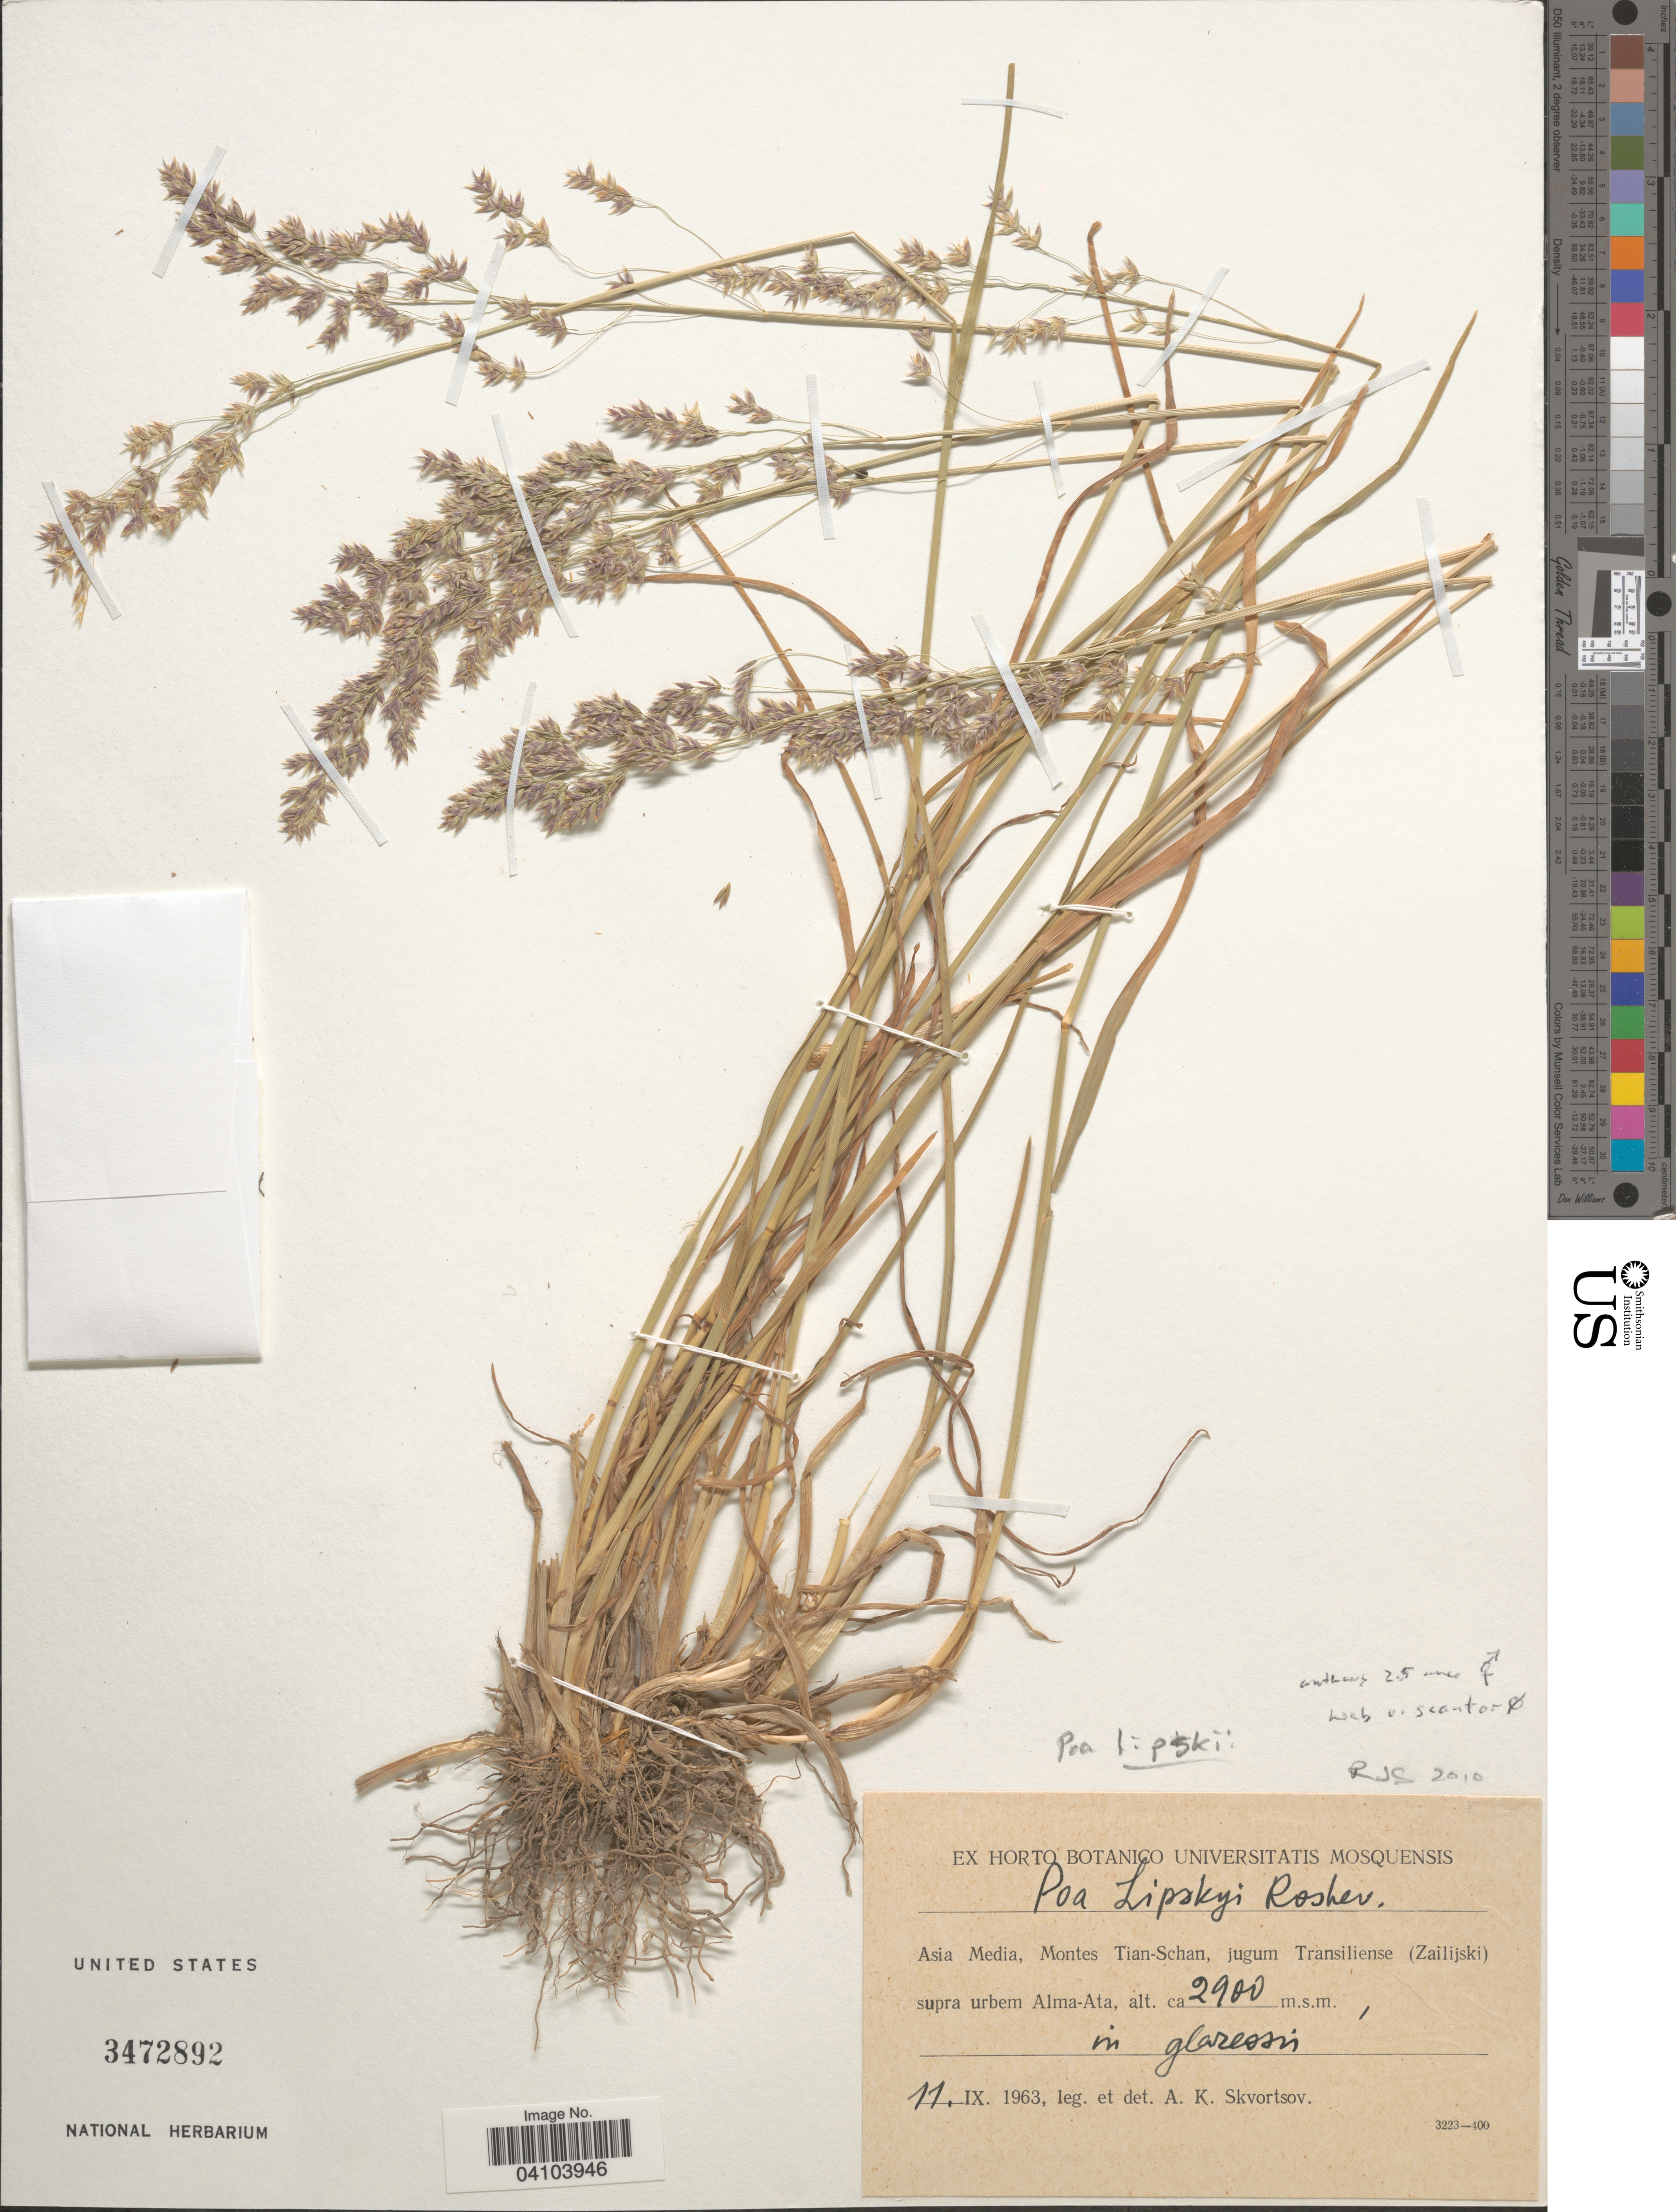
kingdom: Plantae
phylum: Tracheophyta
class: Liliopsida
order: Poales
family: Poaceae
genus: Poa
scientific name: Poa lipskyi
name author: Roshev.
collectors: A. K. Skvortsov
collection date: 1963-09-11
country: Kazakhstan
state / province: Almaty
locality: Asia Media, Montes Tian-Schan, jugum Transiliense (Zailijski) supra urbem Alma-Ata.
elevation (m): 2900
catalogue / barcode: US 3472892